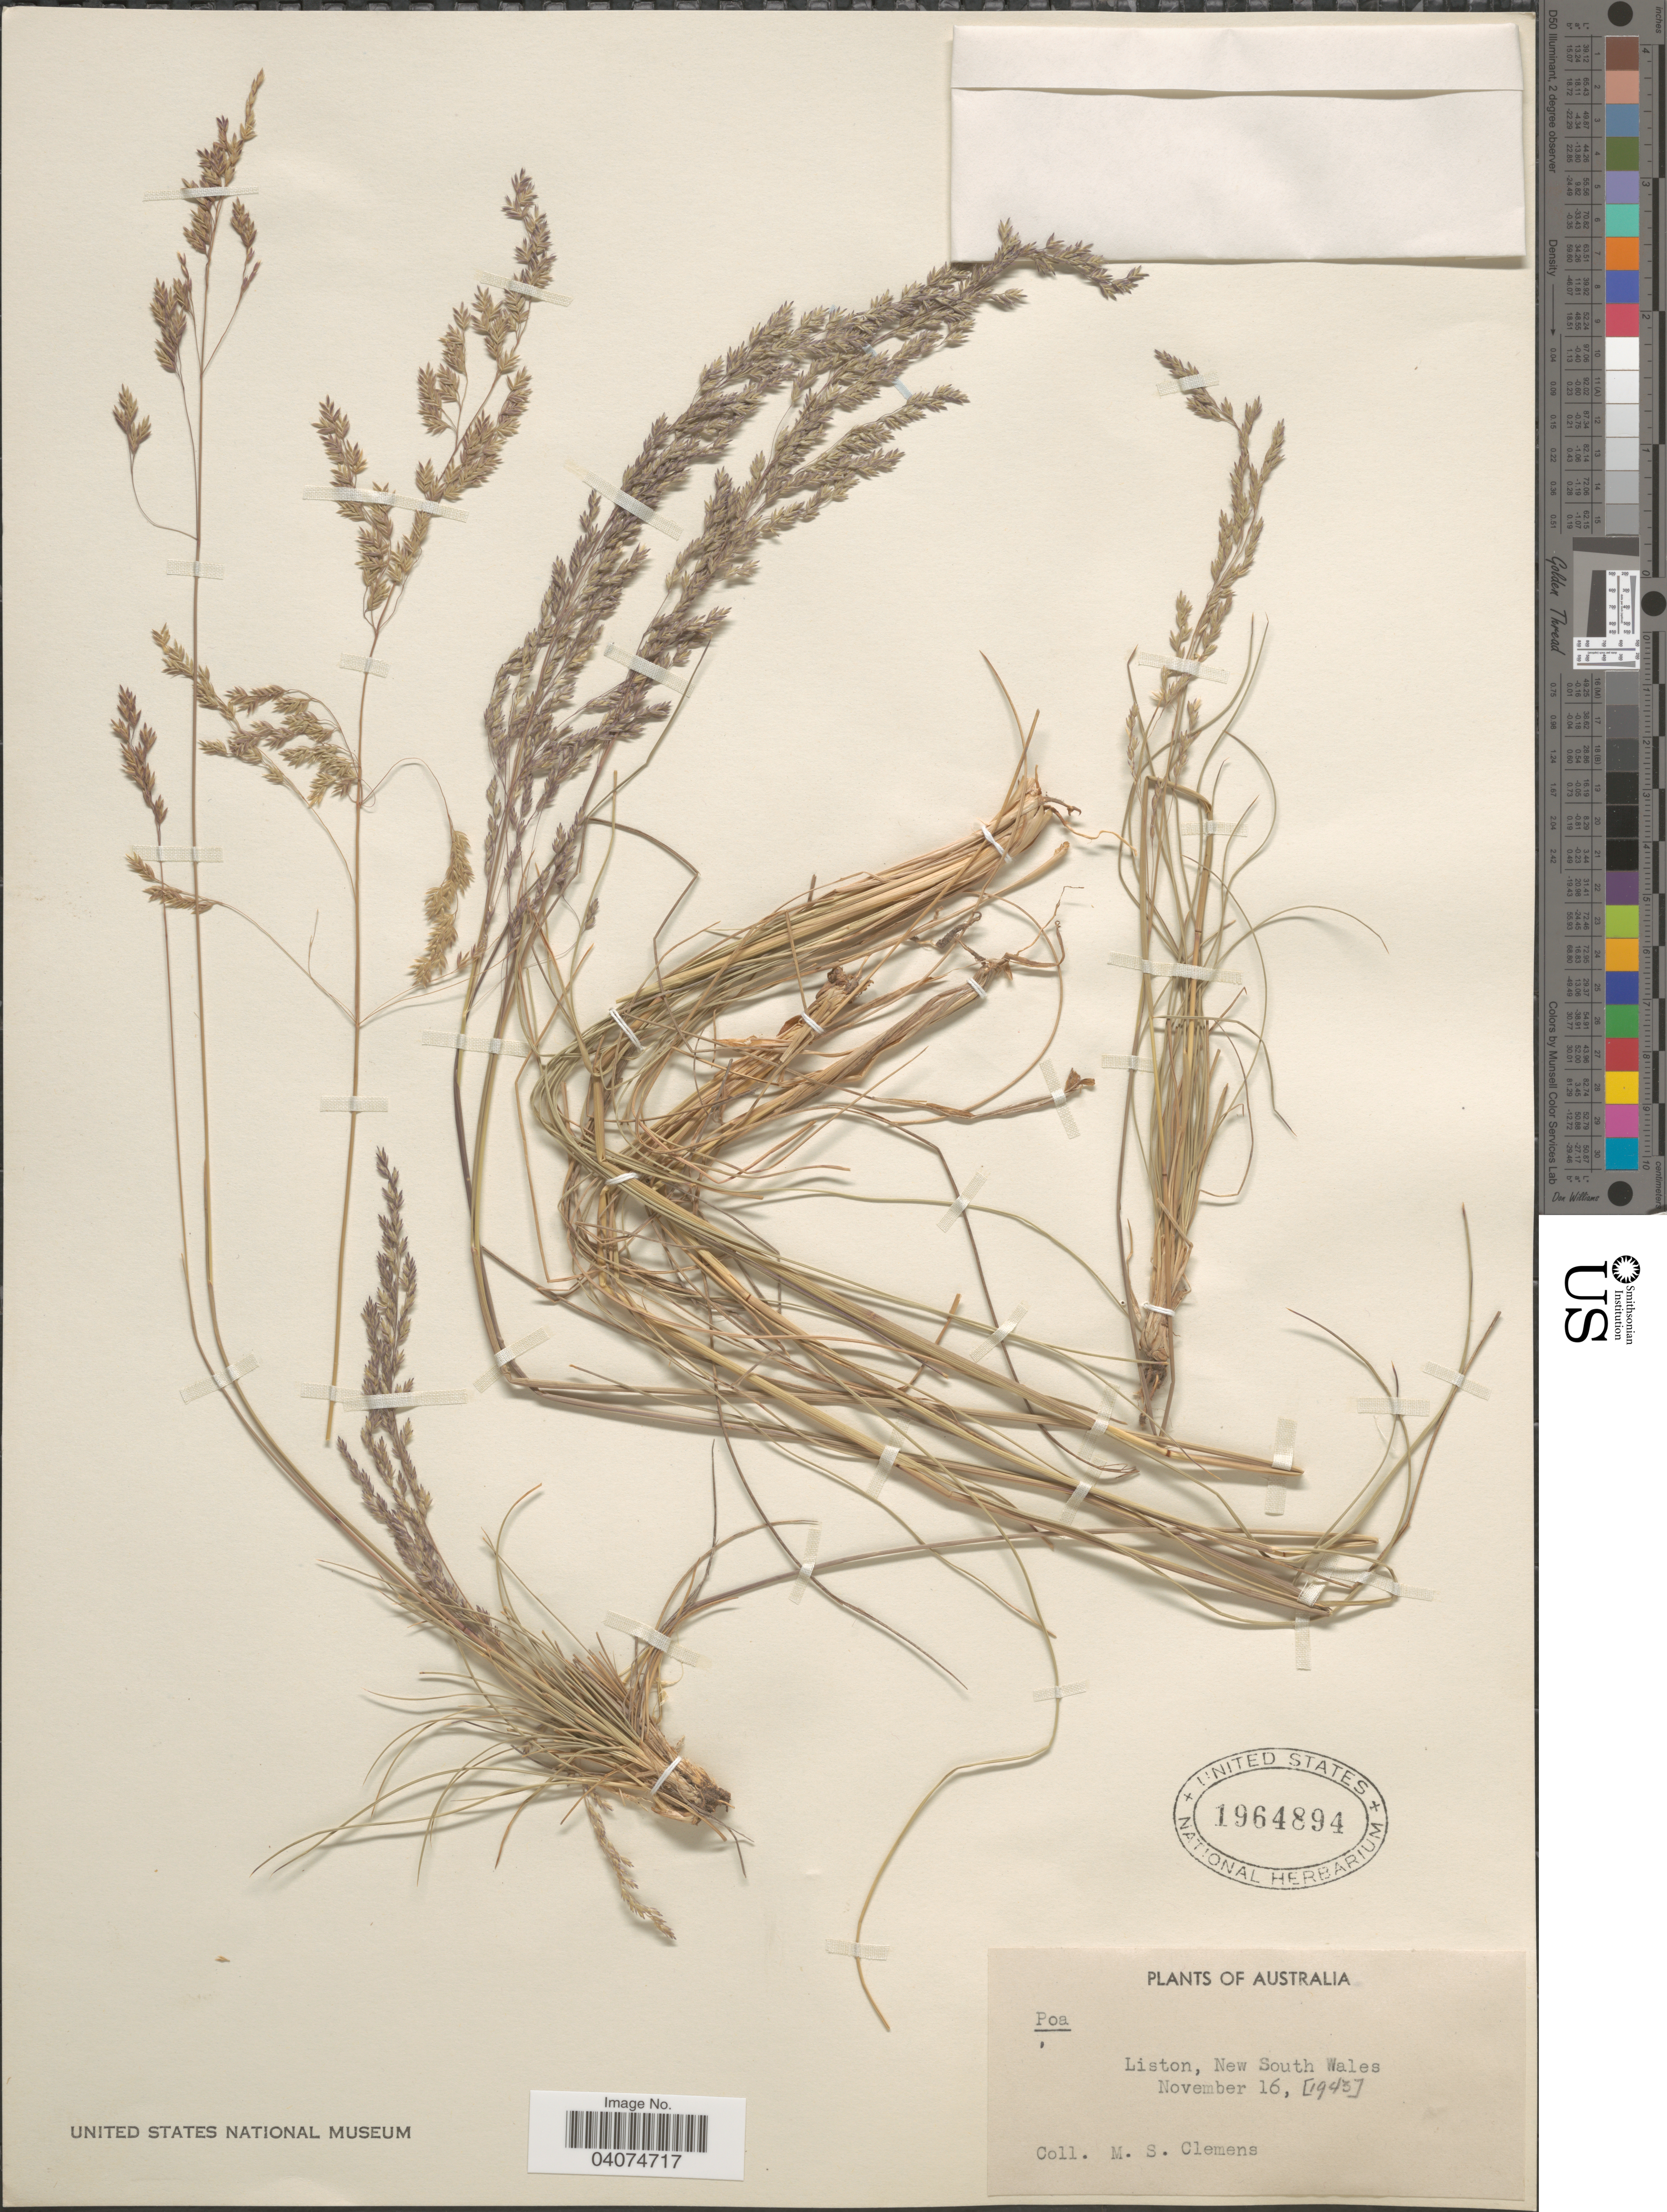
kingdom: Plantae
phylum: Tracheophyta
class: Liliopsida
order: Poales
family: Poaceae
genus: Poa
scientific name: Poa sp.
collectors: M. S. Clemens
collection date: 1943-11-16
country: Australia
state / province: New South Wales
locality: Liston.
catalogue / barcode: US 1964894